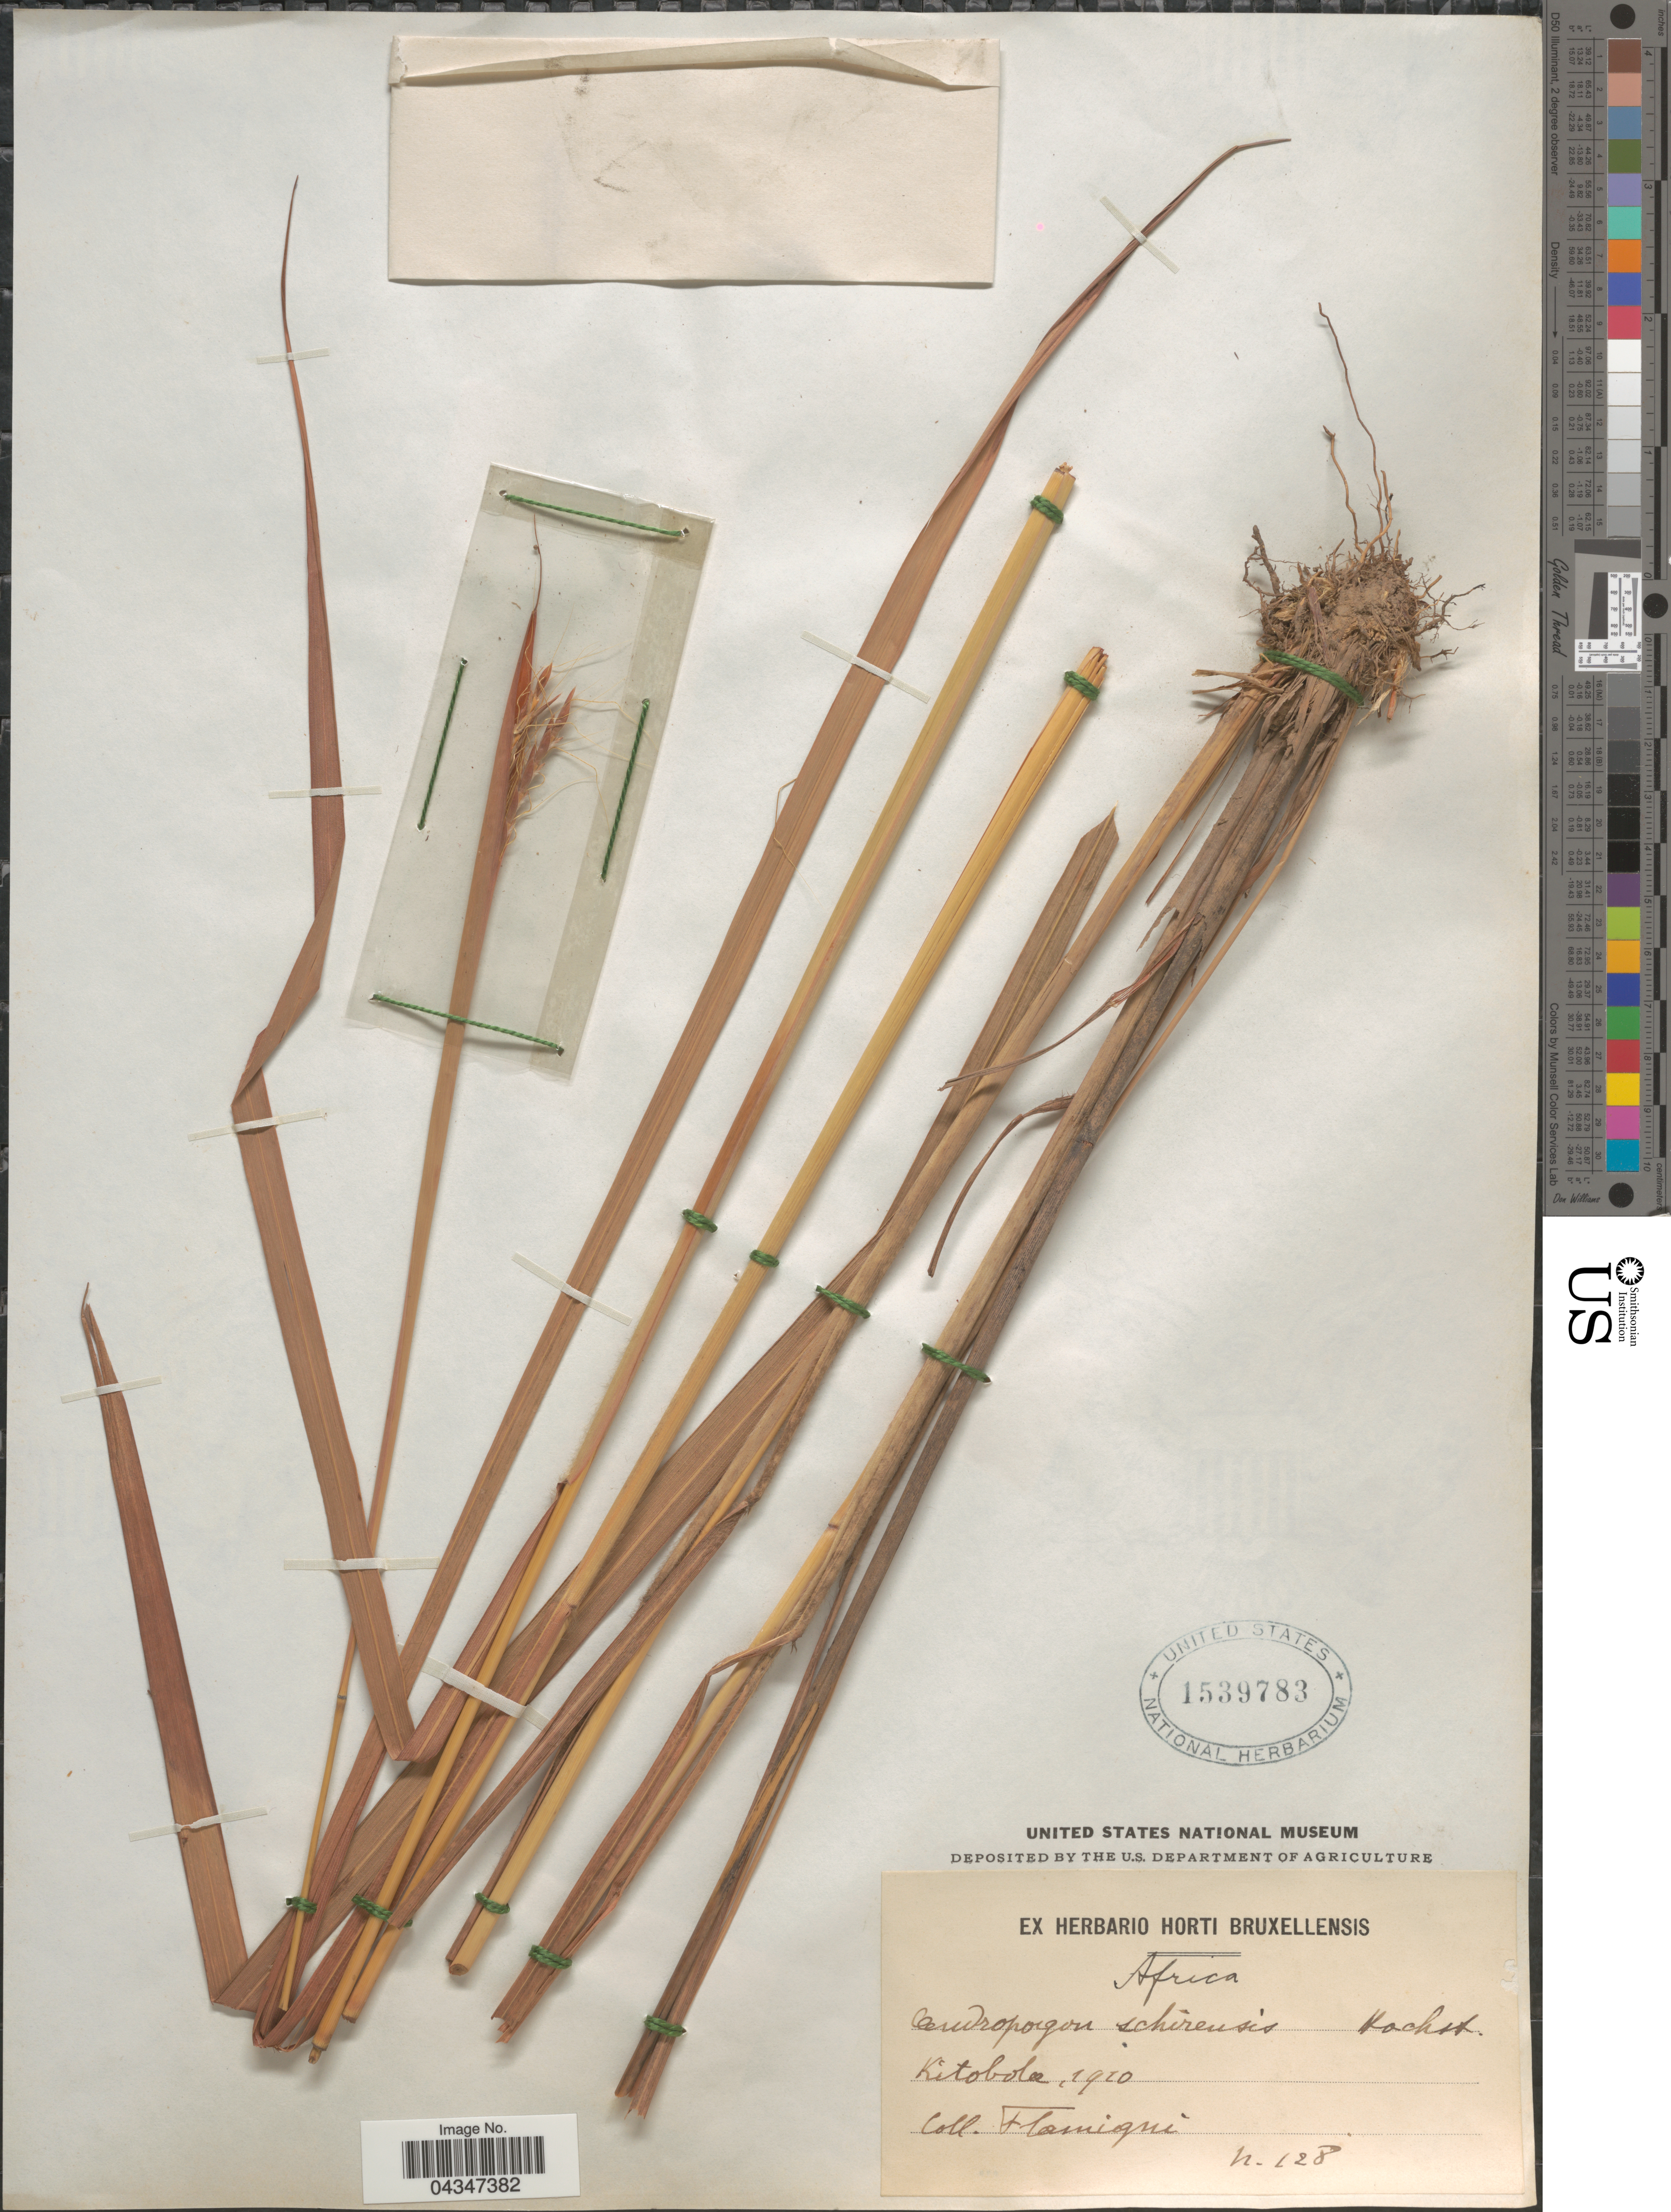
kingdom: Plantae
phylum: Tracheophyta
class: Liliopsida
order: Poales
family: Poaceae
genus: Andropogon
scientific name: Andropogon schirensis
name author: Hochst. ex A. Rich.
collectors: -. Flamiqni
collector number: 128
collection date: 1910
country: Congo, Democratic Republic of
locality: Kitobola.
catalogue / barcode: US 1539783